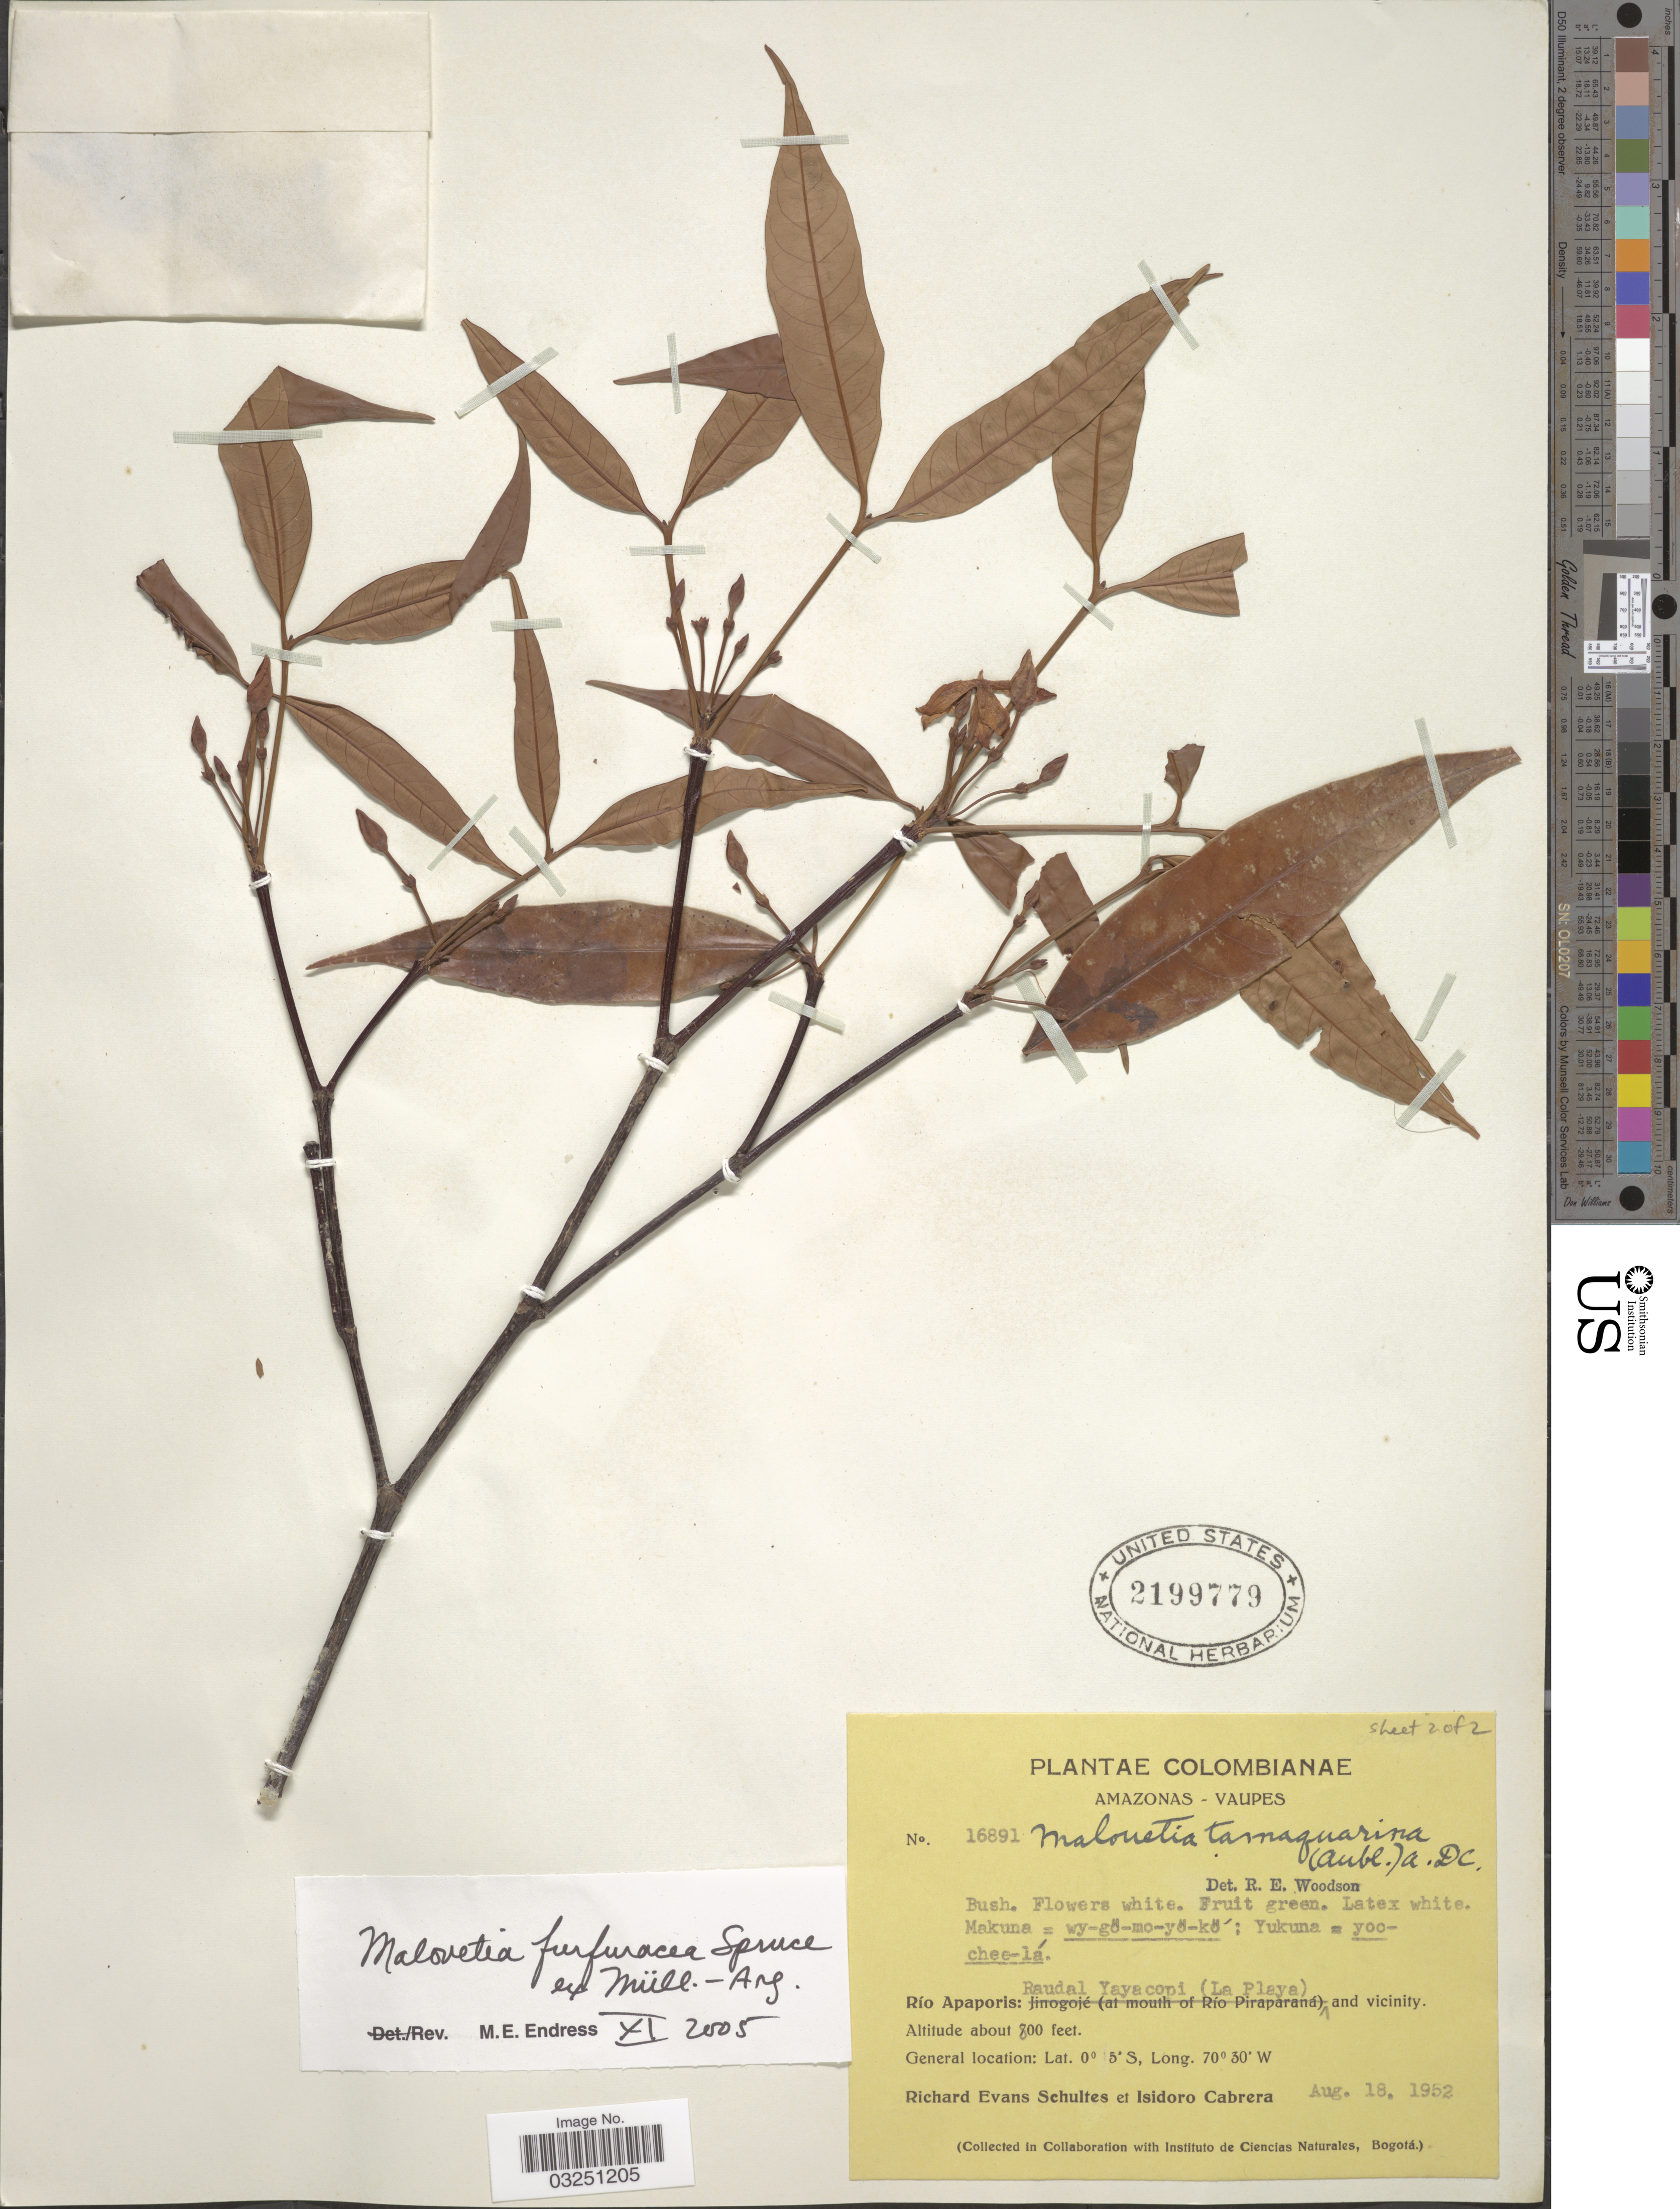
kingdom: Plantae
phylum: Tracheophyta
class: Magnoliopsida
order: Gentianales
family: Apocynaceae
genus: Malouetia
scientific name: Malouetia furfuracea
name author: Benth. ex Müll. Arg.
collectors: R. E. Schultes & I. Cabrera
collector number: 16891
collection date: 1952-08-18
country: Colombia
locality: Amazonas - Vaupés. Río Apaporis: Raudal Yayacopi (La Playa) and vicinity.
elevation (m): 244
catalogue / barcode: US 2199779